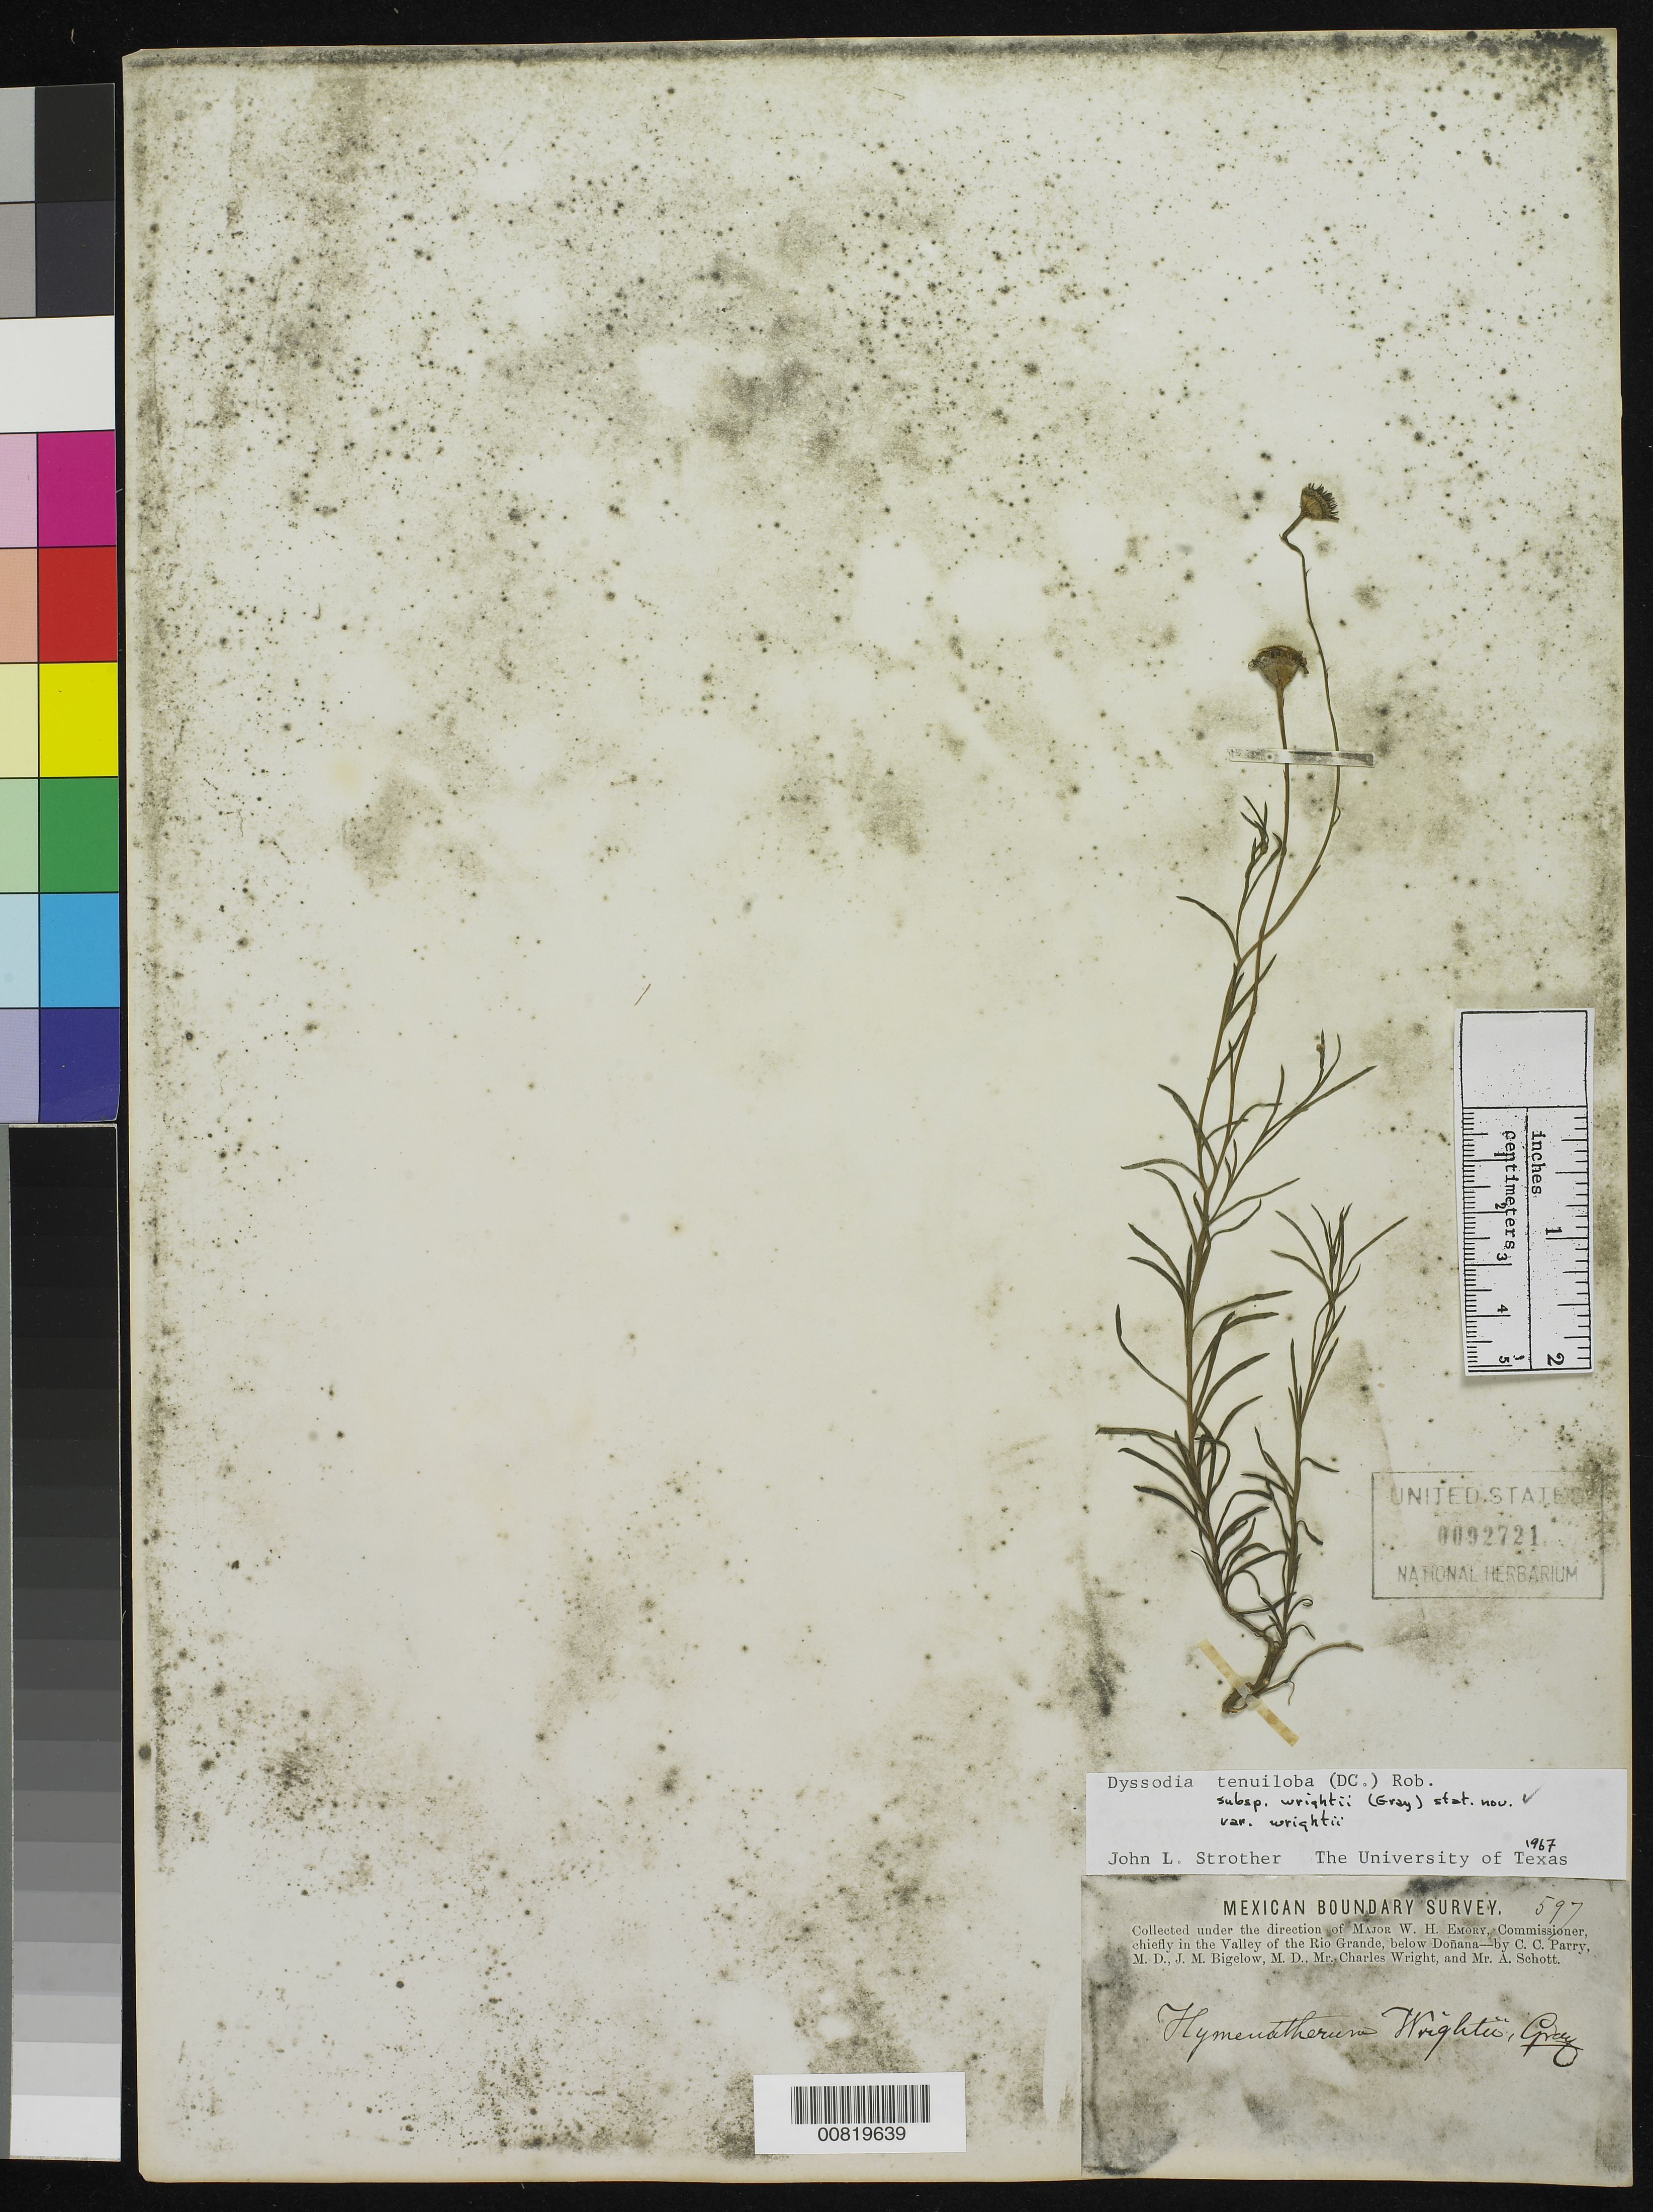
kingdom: Plantae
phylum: Tracheophyta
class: Magnoliopsida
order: Asterales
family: Asteraceae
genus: Thymophylla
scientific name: Thymophylla tenuiloba var. wrightii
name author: (A. Gray) Strother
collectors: C. C. Parry, J. M. Bigelow, C. Wright & A. C. V. Schott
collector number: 597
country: United States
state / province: New Mexico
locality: Valley of the Rio Grande, below Doñana, New Mexico.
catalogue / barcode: US 92721